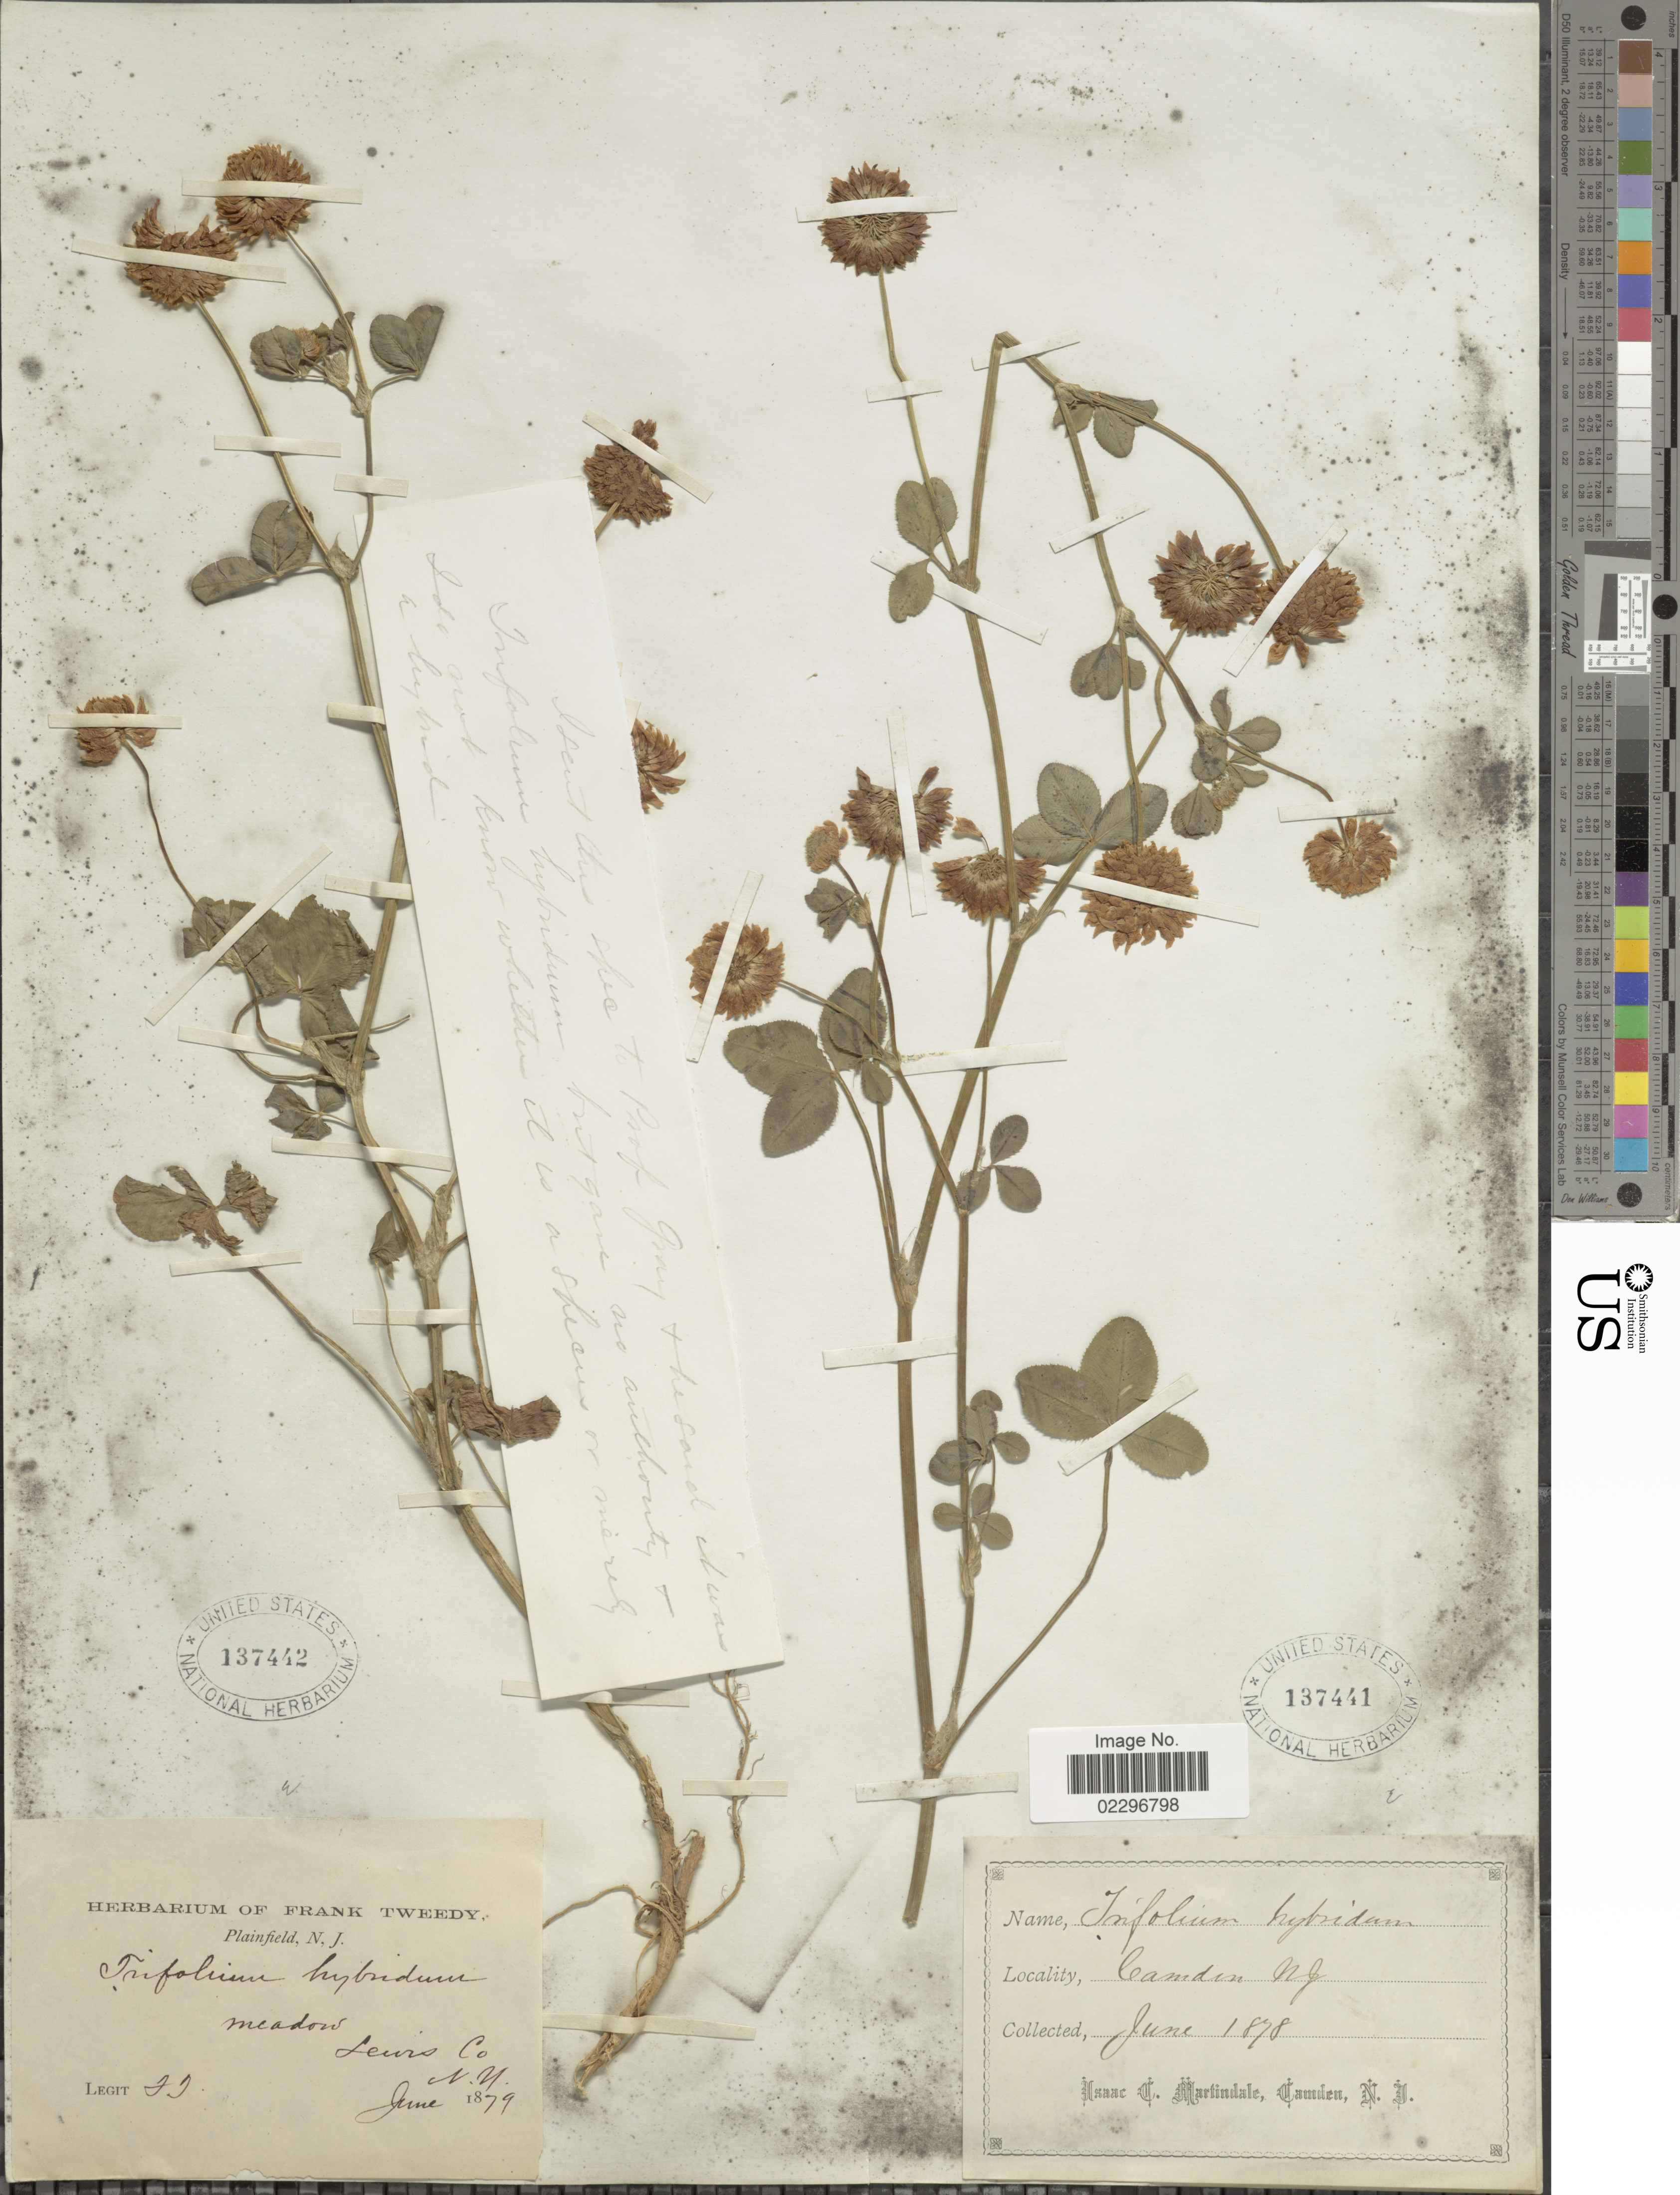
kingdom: Plantae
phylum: Tracheophyta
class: Magnoliopsida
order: Fabales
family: Fabaceae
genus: Trifolium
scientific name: Trifolium hybridum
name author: L.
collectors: I. C. Martindale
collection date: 1878-06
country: United States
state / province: New Jersey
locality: Camden, N.J.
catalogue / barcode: US 137441-2